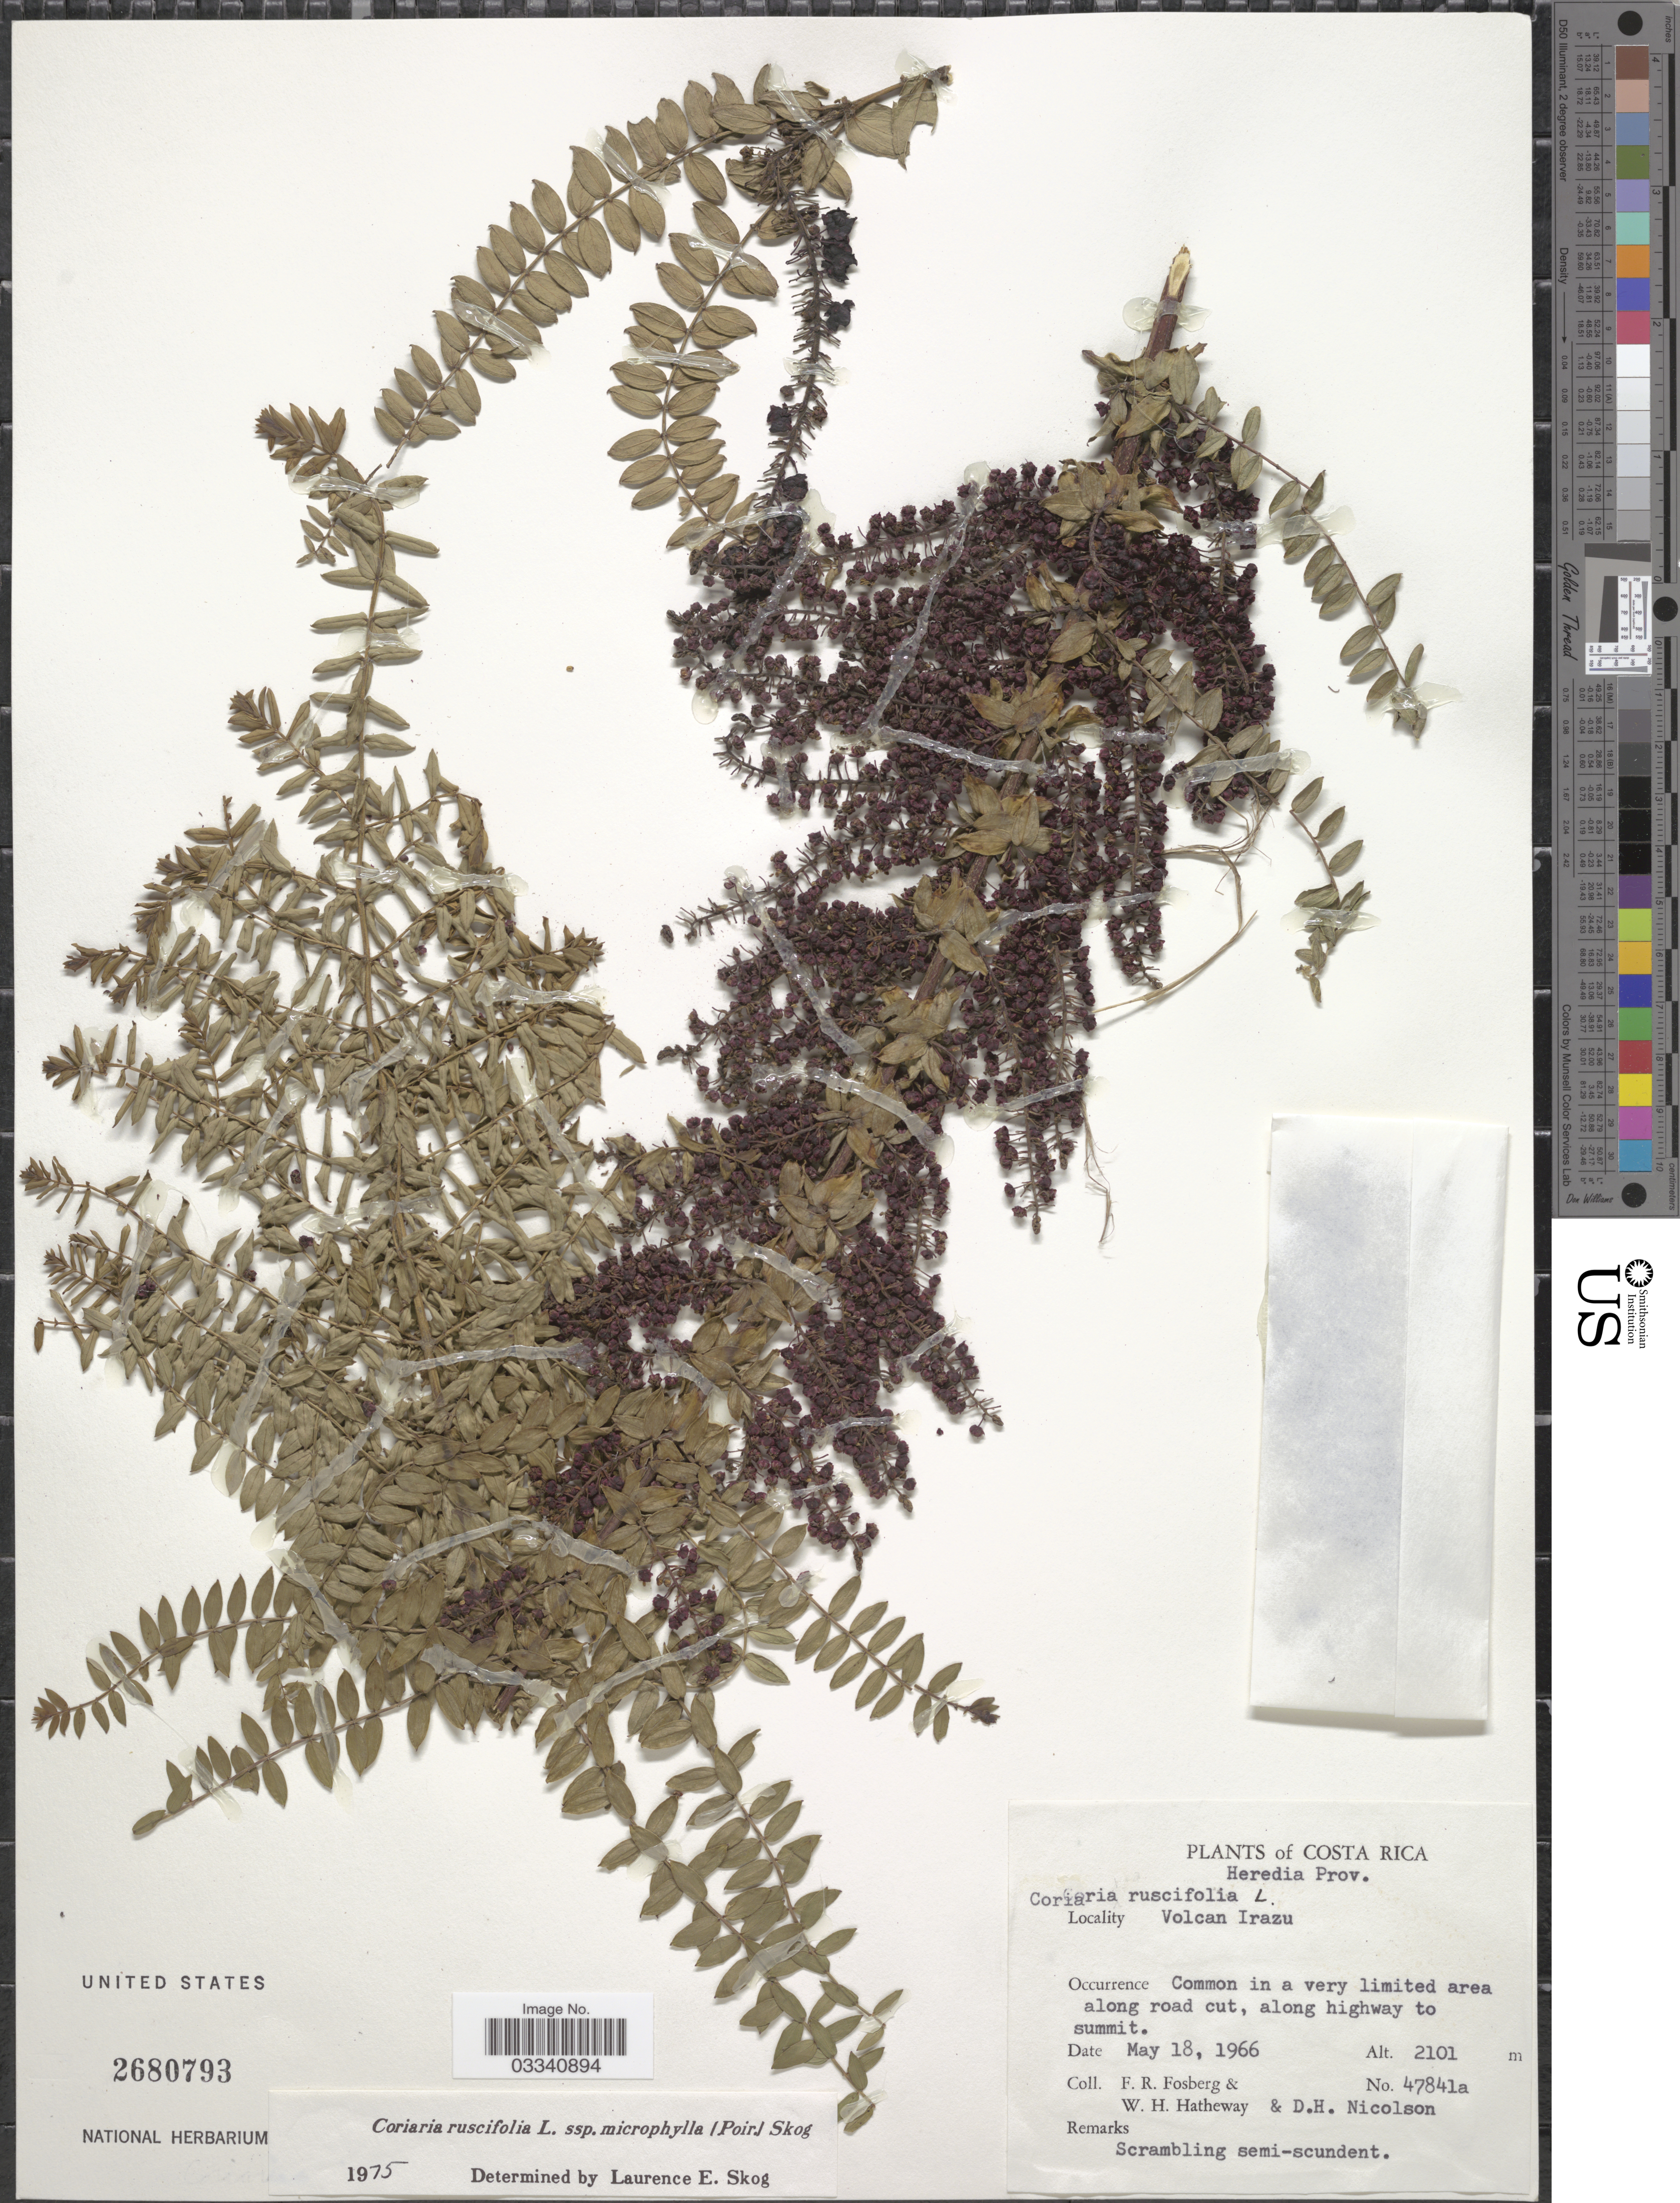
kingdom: Plantae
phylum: Tracheophyta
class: Magnoliopsida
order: Cucurbitales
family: Coriariaceae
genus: Coriaria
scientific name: Coriaria ruscifolia subsp. microphylla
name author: (Poir.) L.E. Skog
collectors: F. R. Fosberg, W. H. Hatheway & D. H. Nicolson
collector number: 47841a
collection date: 1966-05-18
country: Costa Rica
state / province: Heredia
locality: Volcan Irazu.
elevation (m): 2101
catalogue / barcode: US 2680793